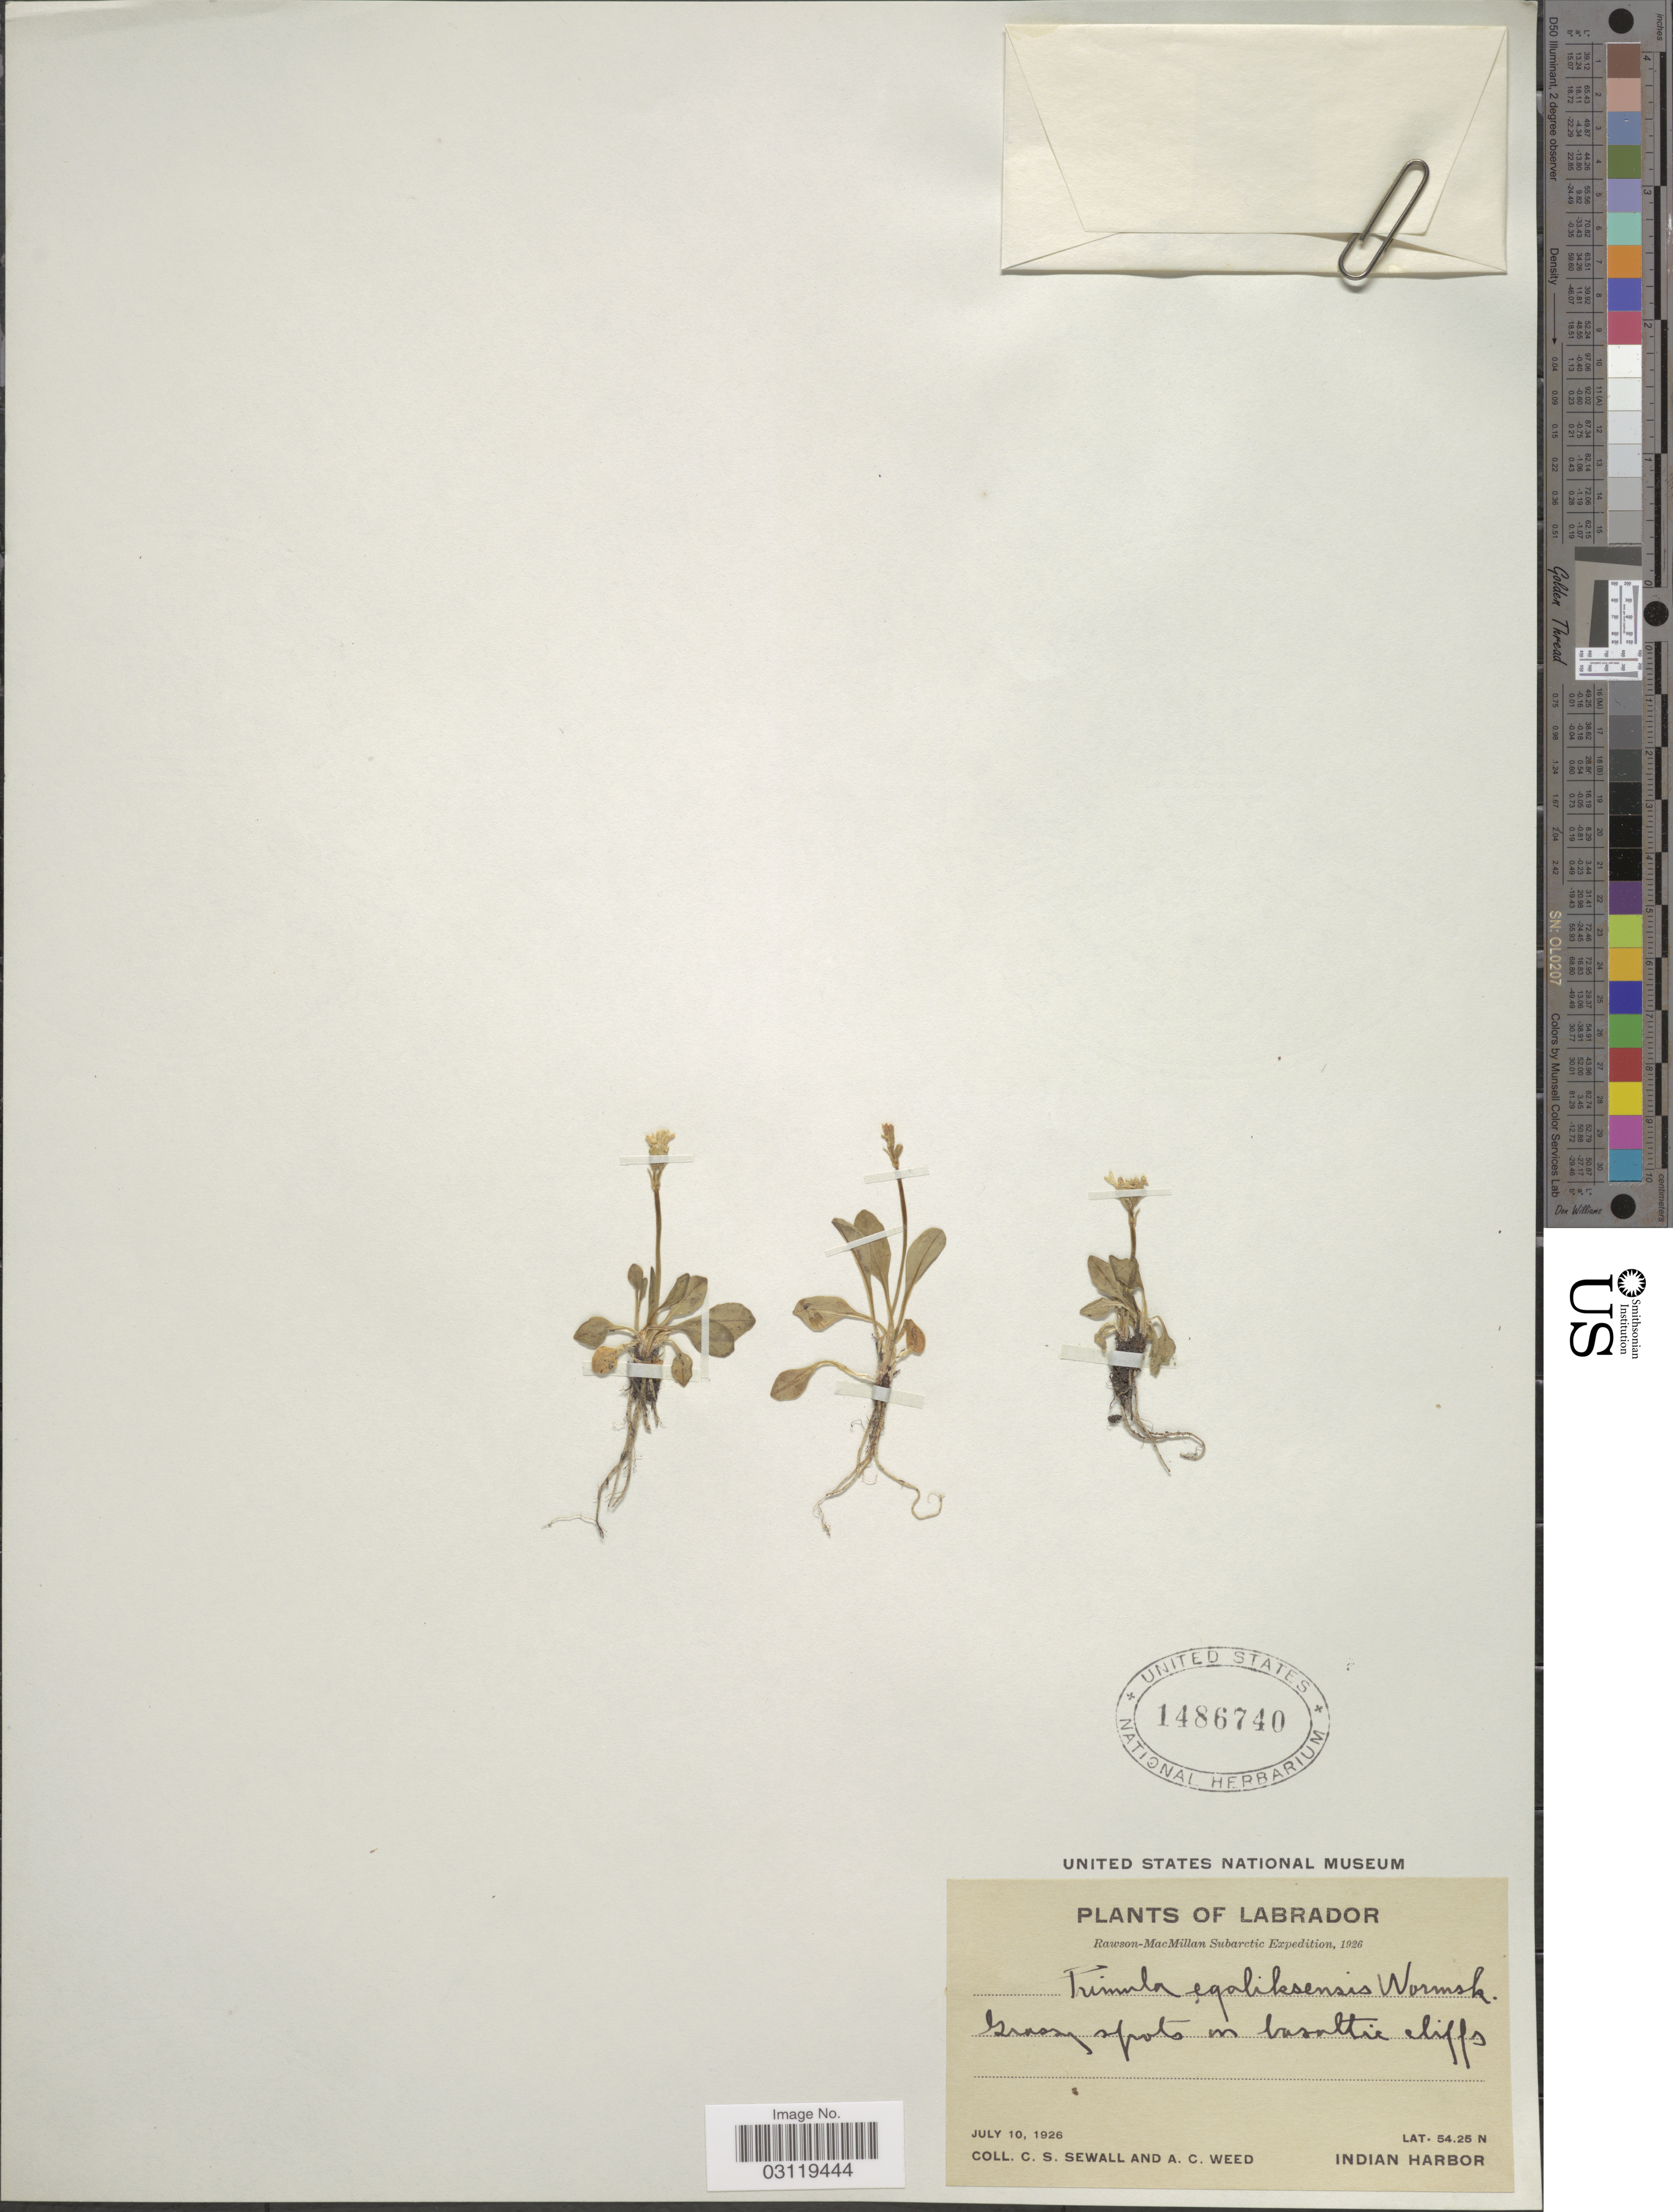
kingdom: Plantae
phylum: Tracheophyta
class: Magnoliopsida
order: Ericales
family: Primulaceae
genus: Primula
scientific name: Primula egaliksensis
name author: Wormsk.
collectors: C. Sewall & A. Weed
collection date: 1926-07-10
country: Canada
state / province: Newfoundland and Labrador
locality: Labrador. Indian Harbor.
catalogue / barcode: US 1486740